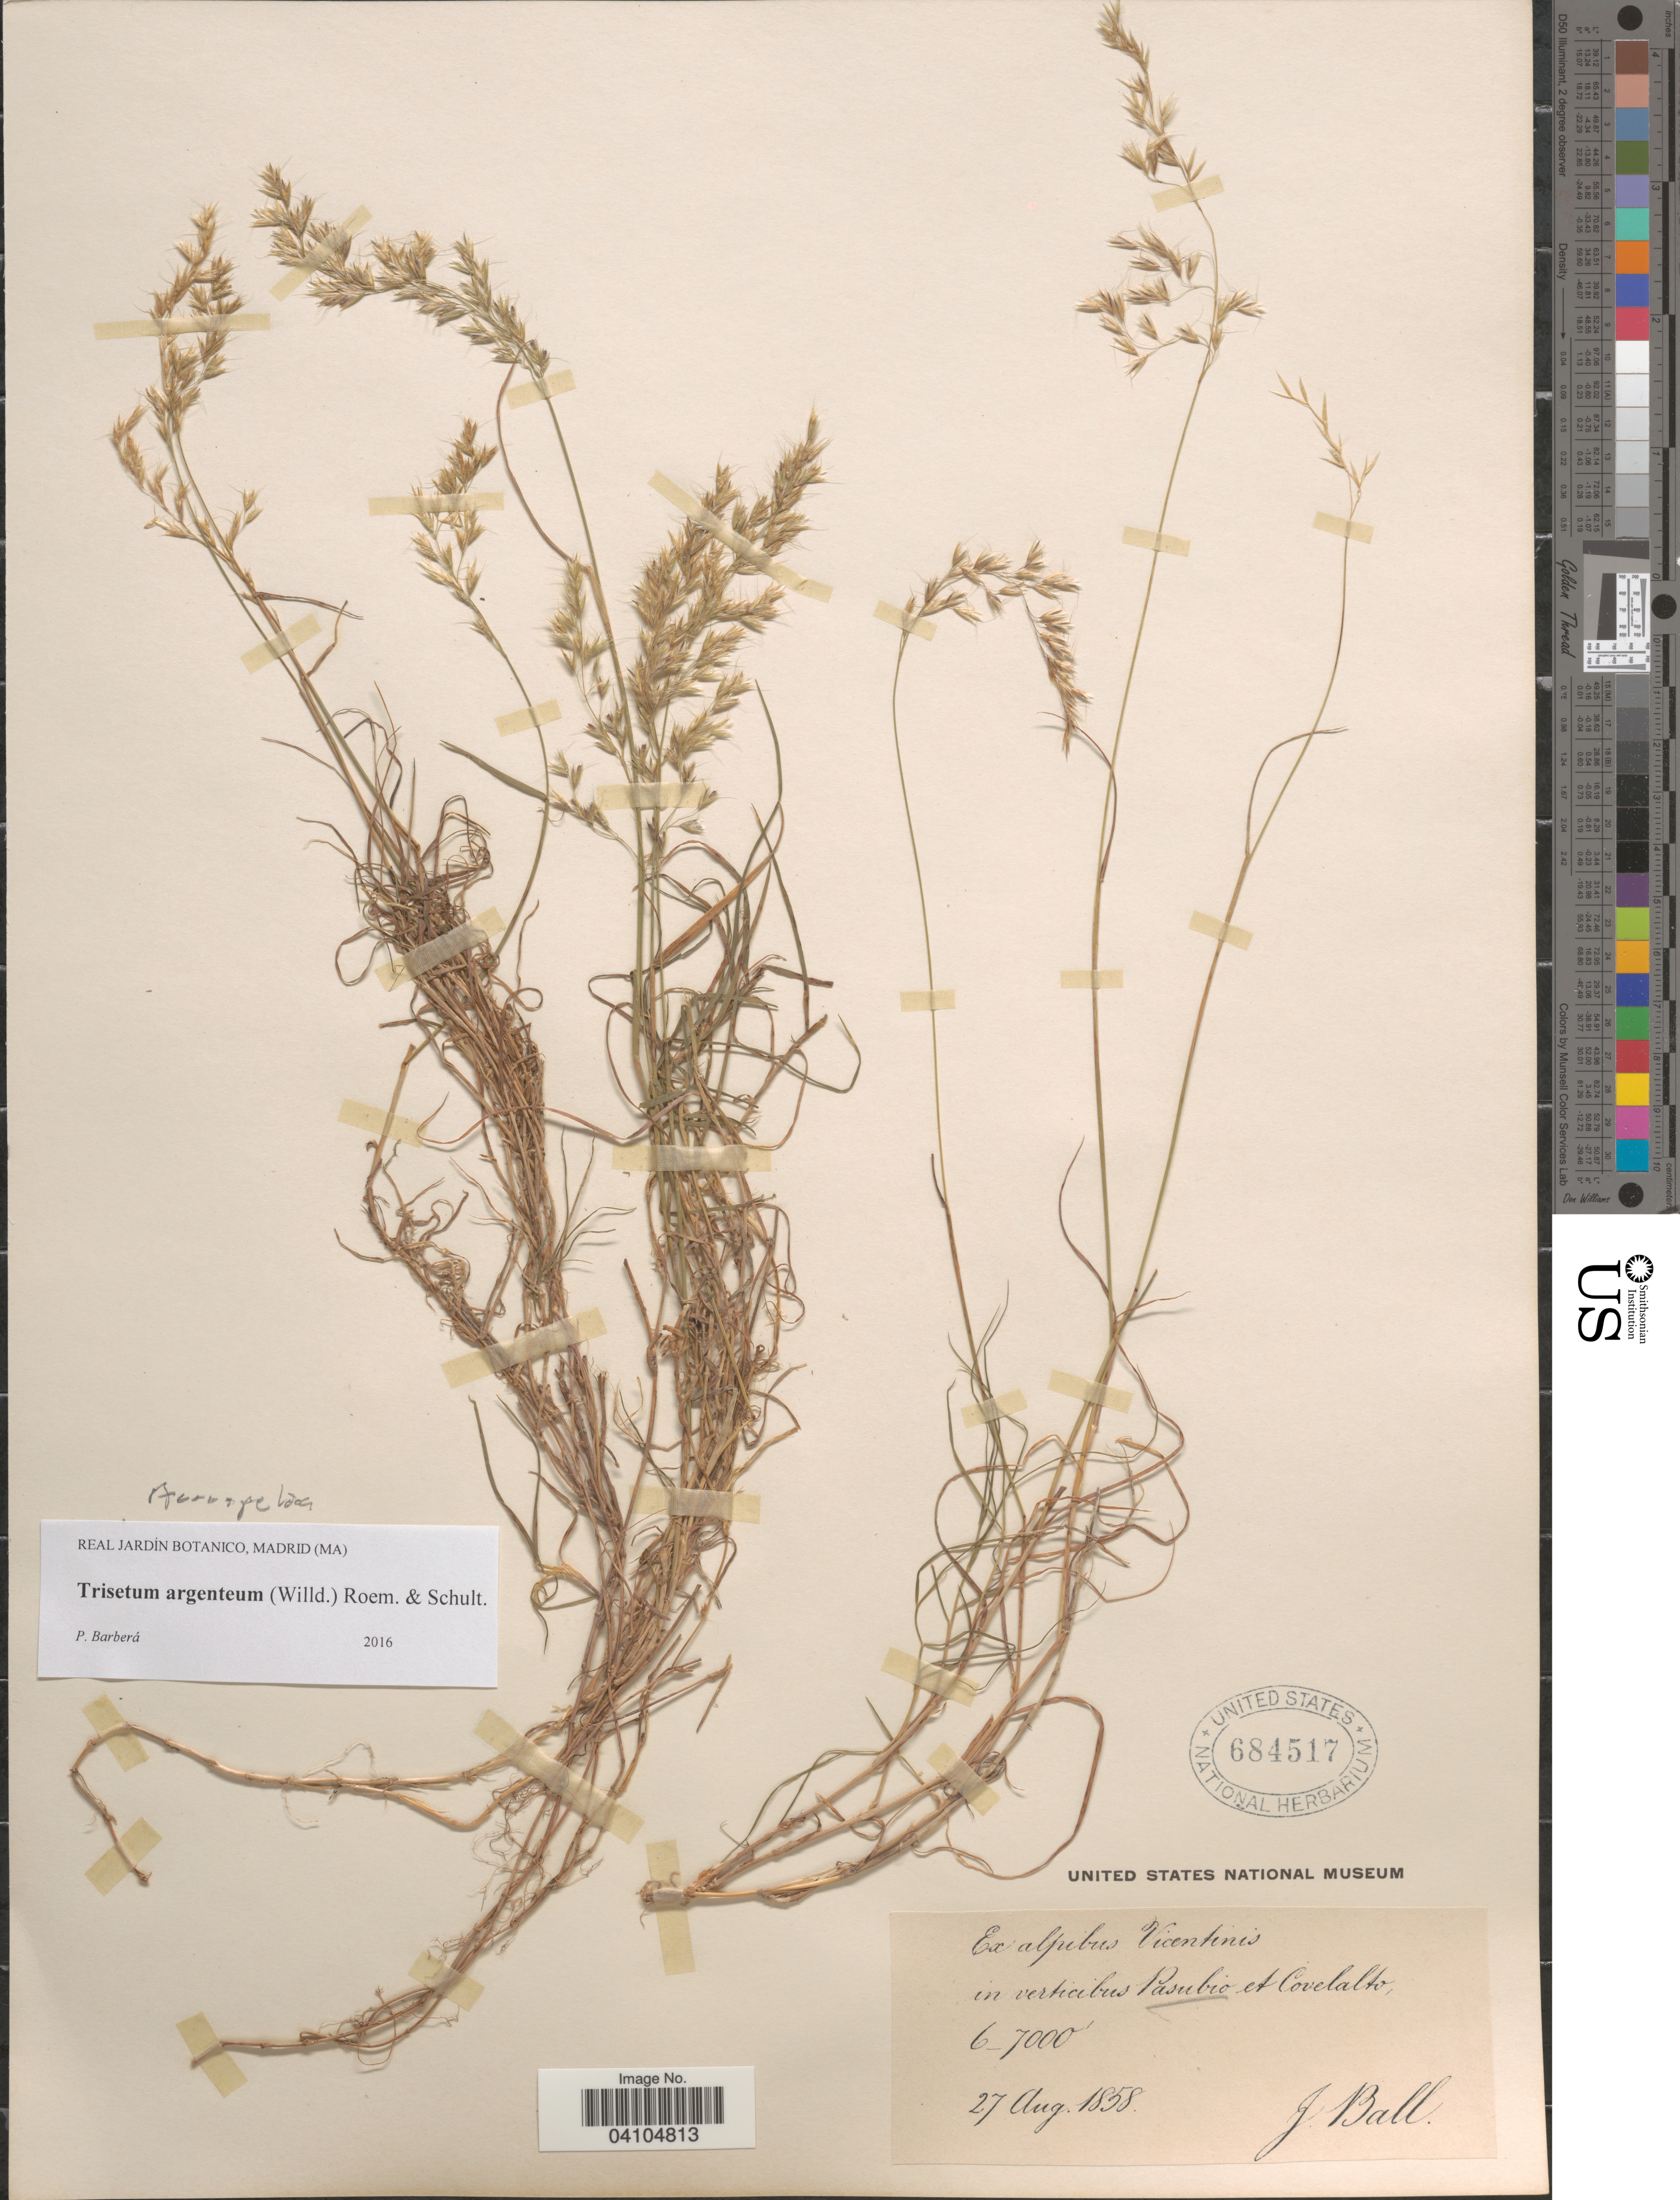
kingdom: Plantae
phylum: Tracheophyta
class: Liliopsida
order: Poales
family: Poaceae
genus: Acrospelion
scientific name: Acrospelion argenteum ined.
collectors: J. Ball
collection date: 1858-08-27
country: Italy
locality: Ex alpibus Vicentinis in verticibus Pasubio et Covelalto.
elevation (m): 1829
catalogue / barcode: US 684517